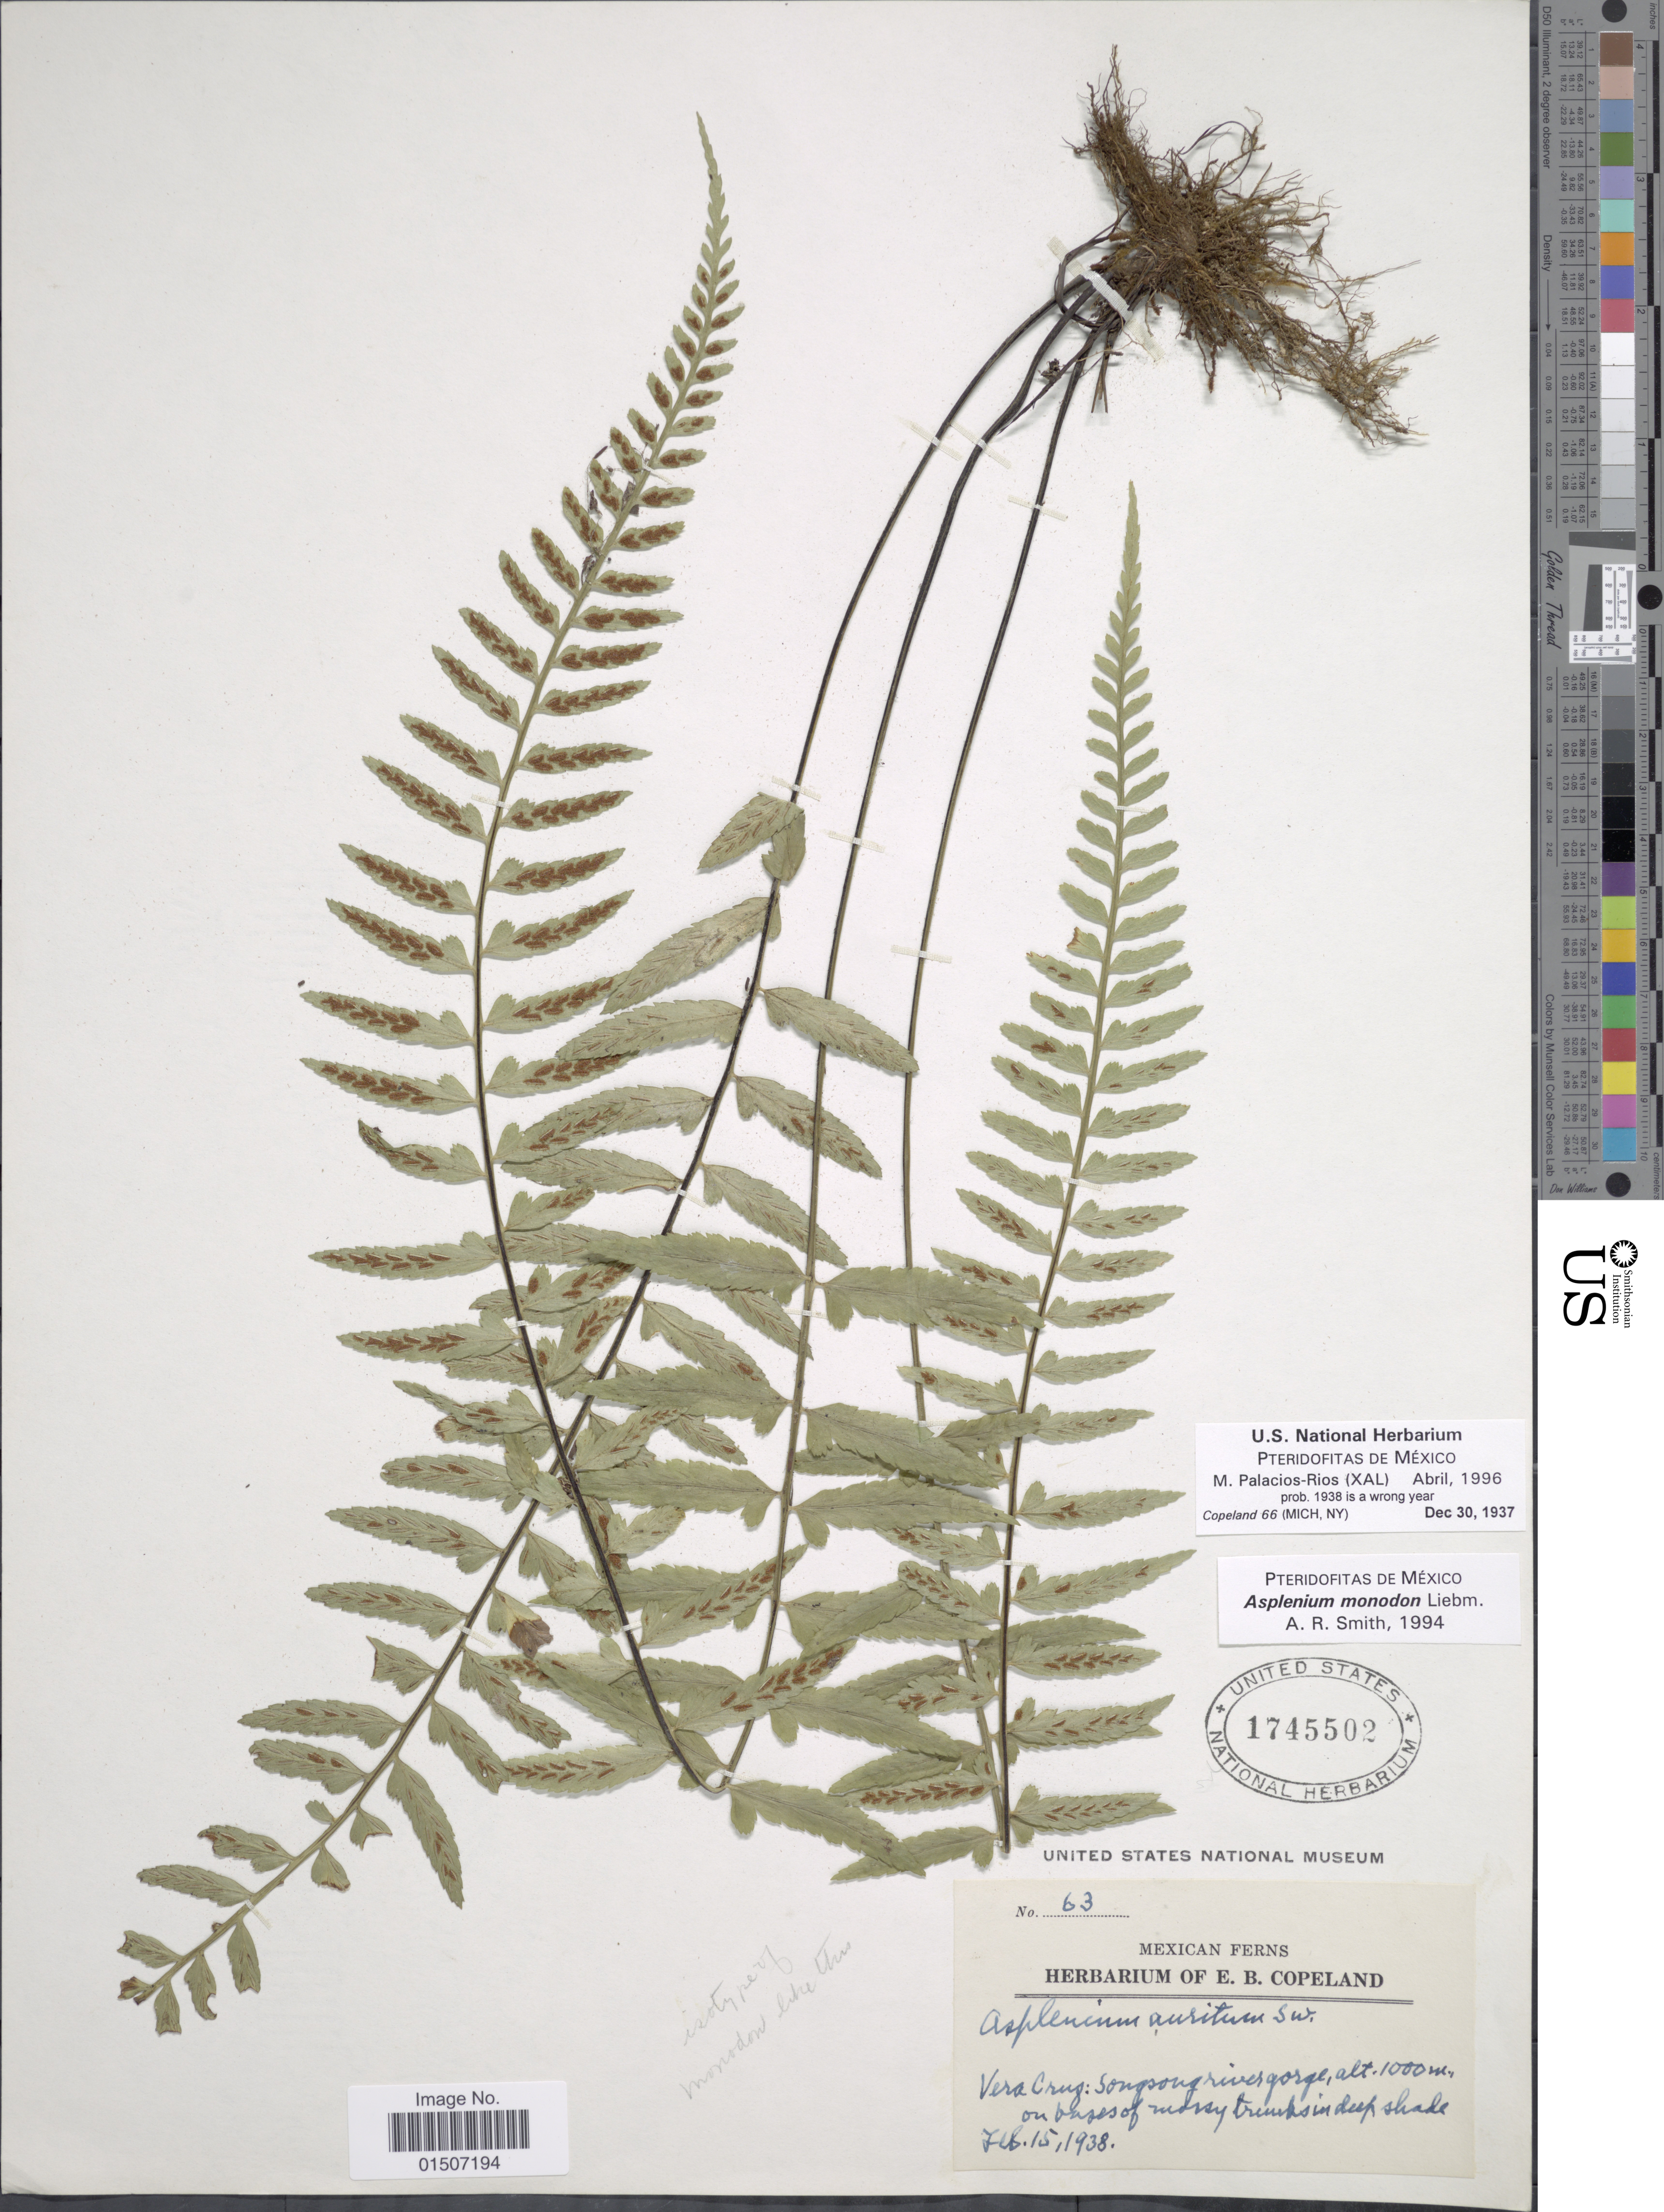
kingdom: Plantae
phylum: Tracheophyta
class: Polypodiopsida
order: Polypodiales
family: Aspleniaceae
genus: Asplenium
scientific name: Asplenium monodon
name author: Liebm.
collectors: ex herb. E. B. Copeland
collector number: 63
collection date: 1938-02-15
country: Mexico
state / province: Veracruz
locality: Vera Cruz: Songsong river gorge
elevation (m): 1000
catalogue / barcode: US 1745502